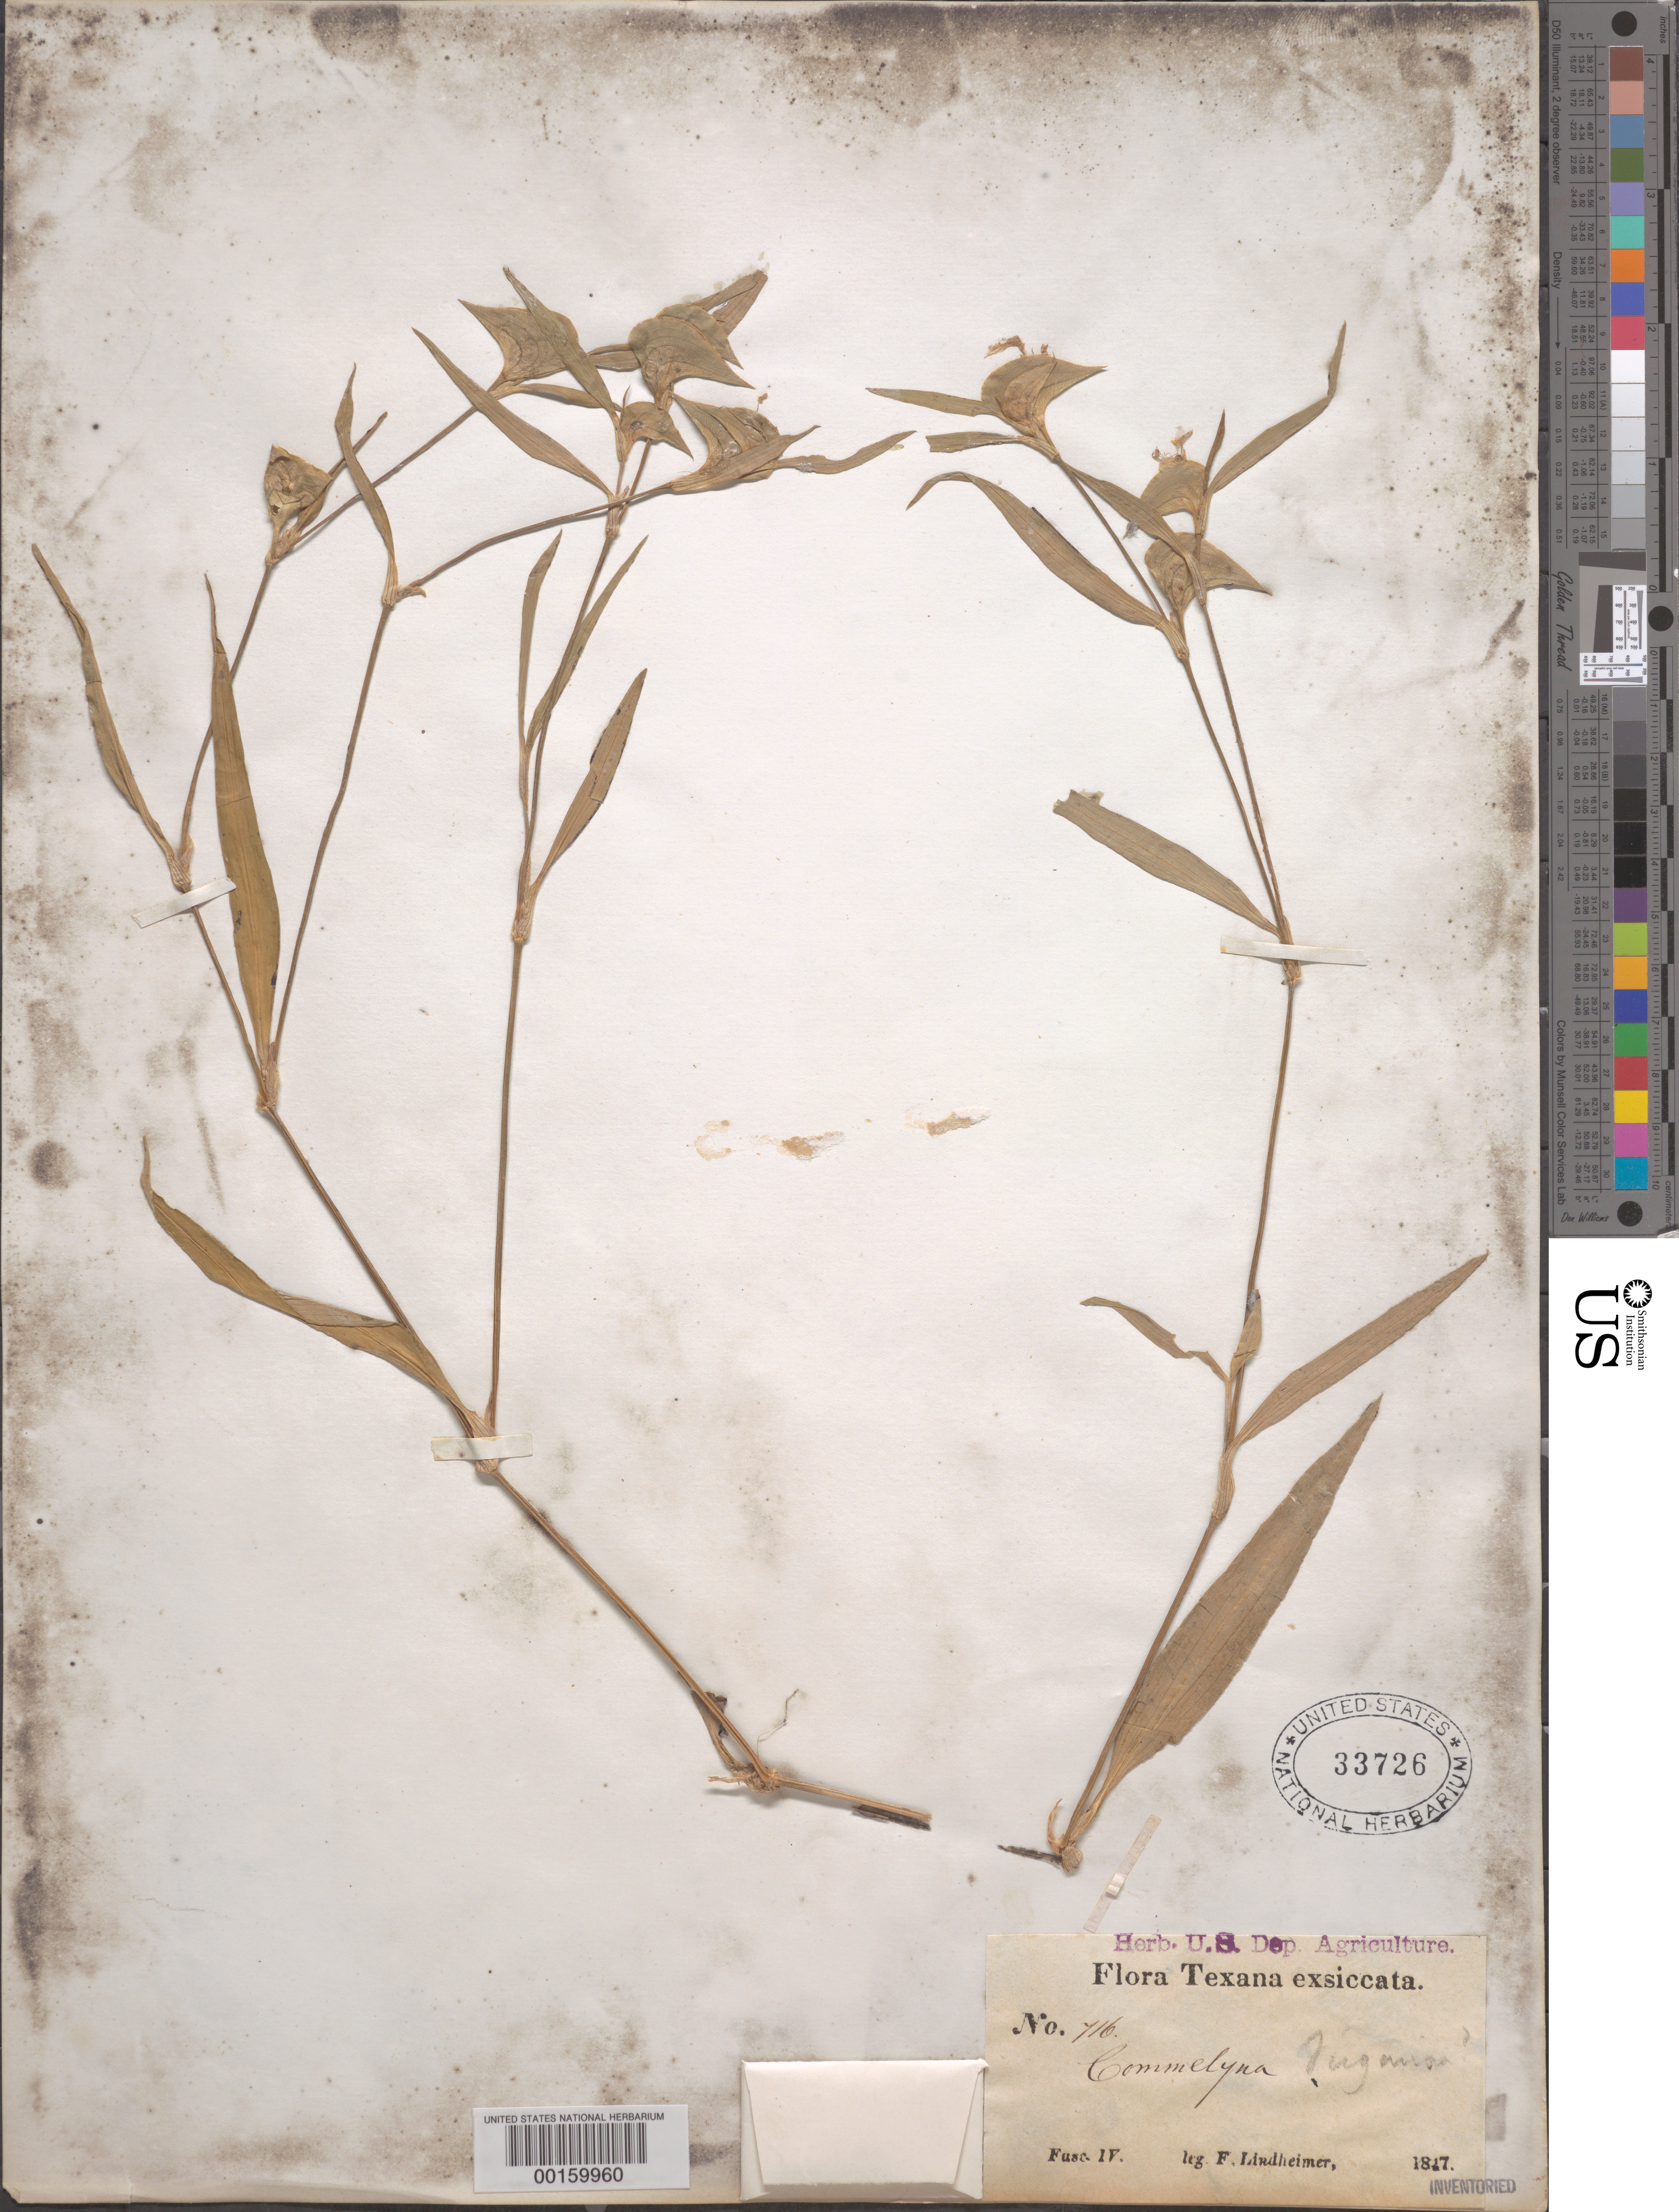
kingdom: Plantae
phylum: Tracheophyta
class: Liliopsida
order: Commelinales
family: Commelinaceae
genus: Commelina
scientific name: Commelina erecta var. angustifolia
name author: (Michx.) Fernald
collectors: F. J. Lindheimer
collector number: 716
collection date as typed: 1847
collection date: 1847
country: United States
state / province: Texas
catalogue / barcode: US 33726